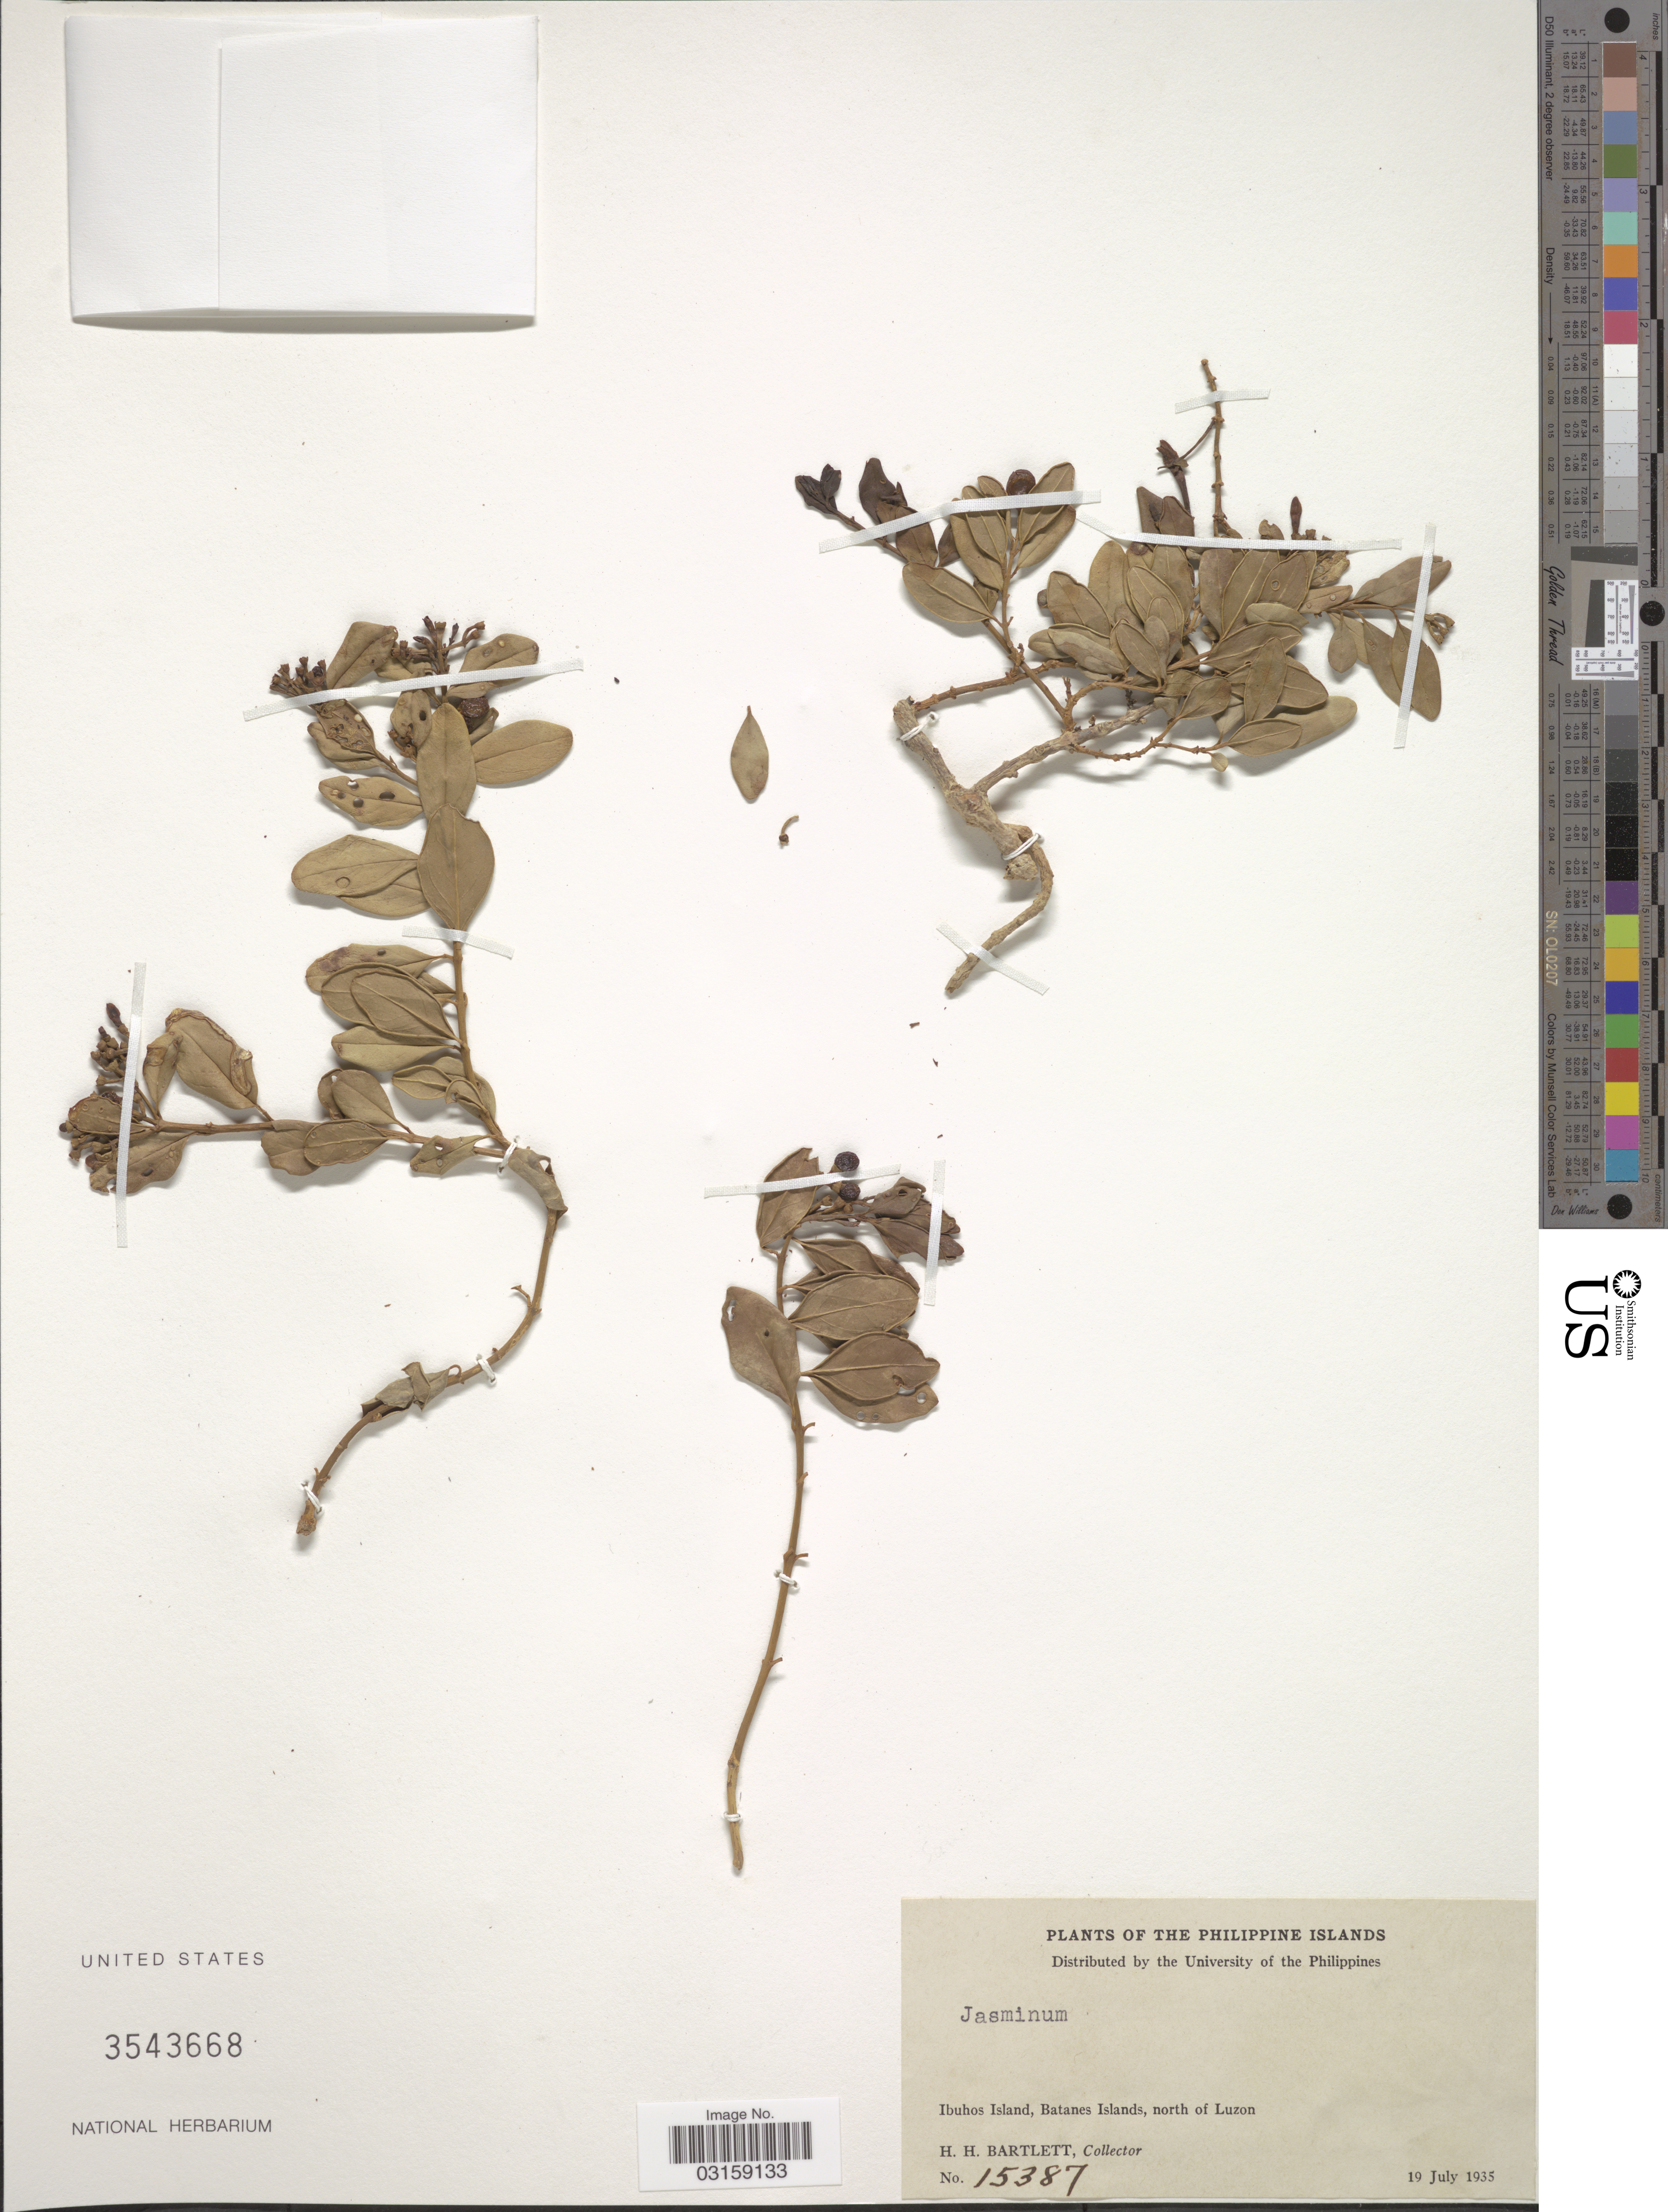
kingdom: Plantae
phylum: Tracheophyta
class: Magnoliopsida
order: Lamiales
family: Oleaceae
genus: Jasminum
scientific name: Jasminum sp.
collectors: H. H. Bartlett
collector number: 15387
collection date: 1935-07-19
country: Philippines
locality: Philippine Islands. Ibuhos Island, Batanes Islands, north of Luzon.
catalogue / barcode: US 3543668